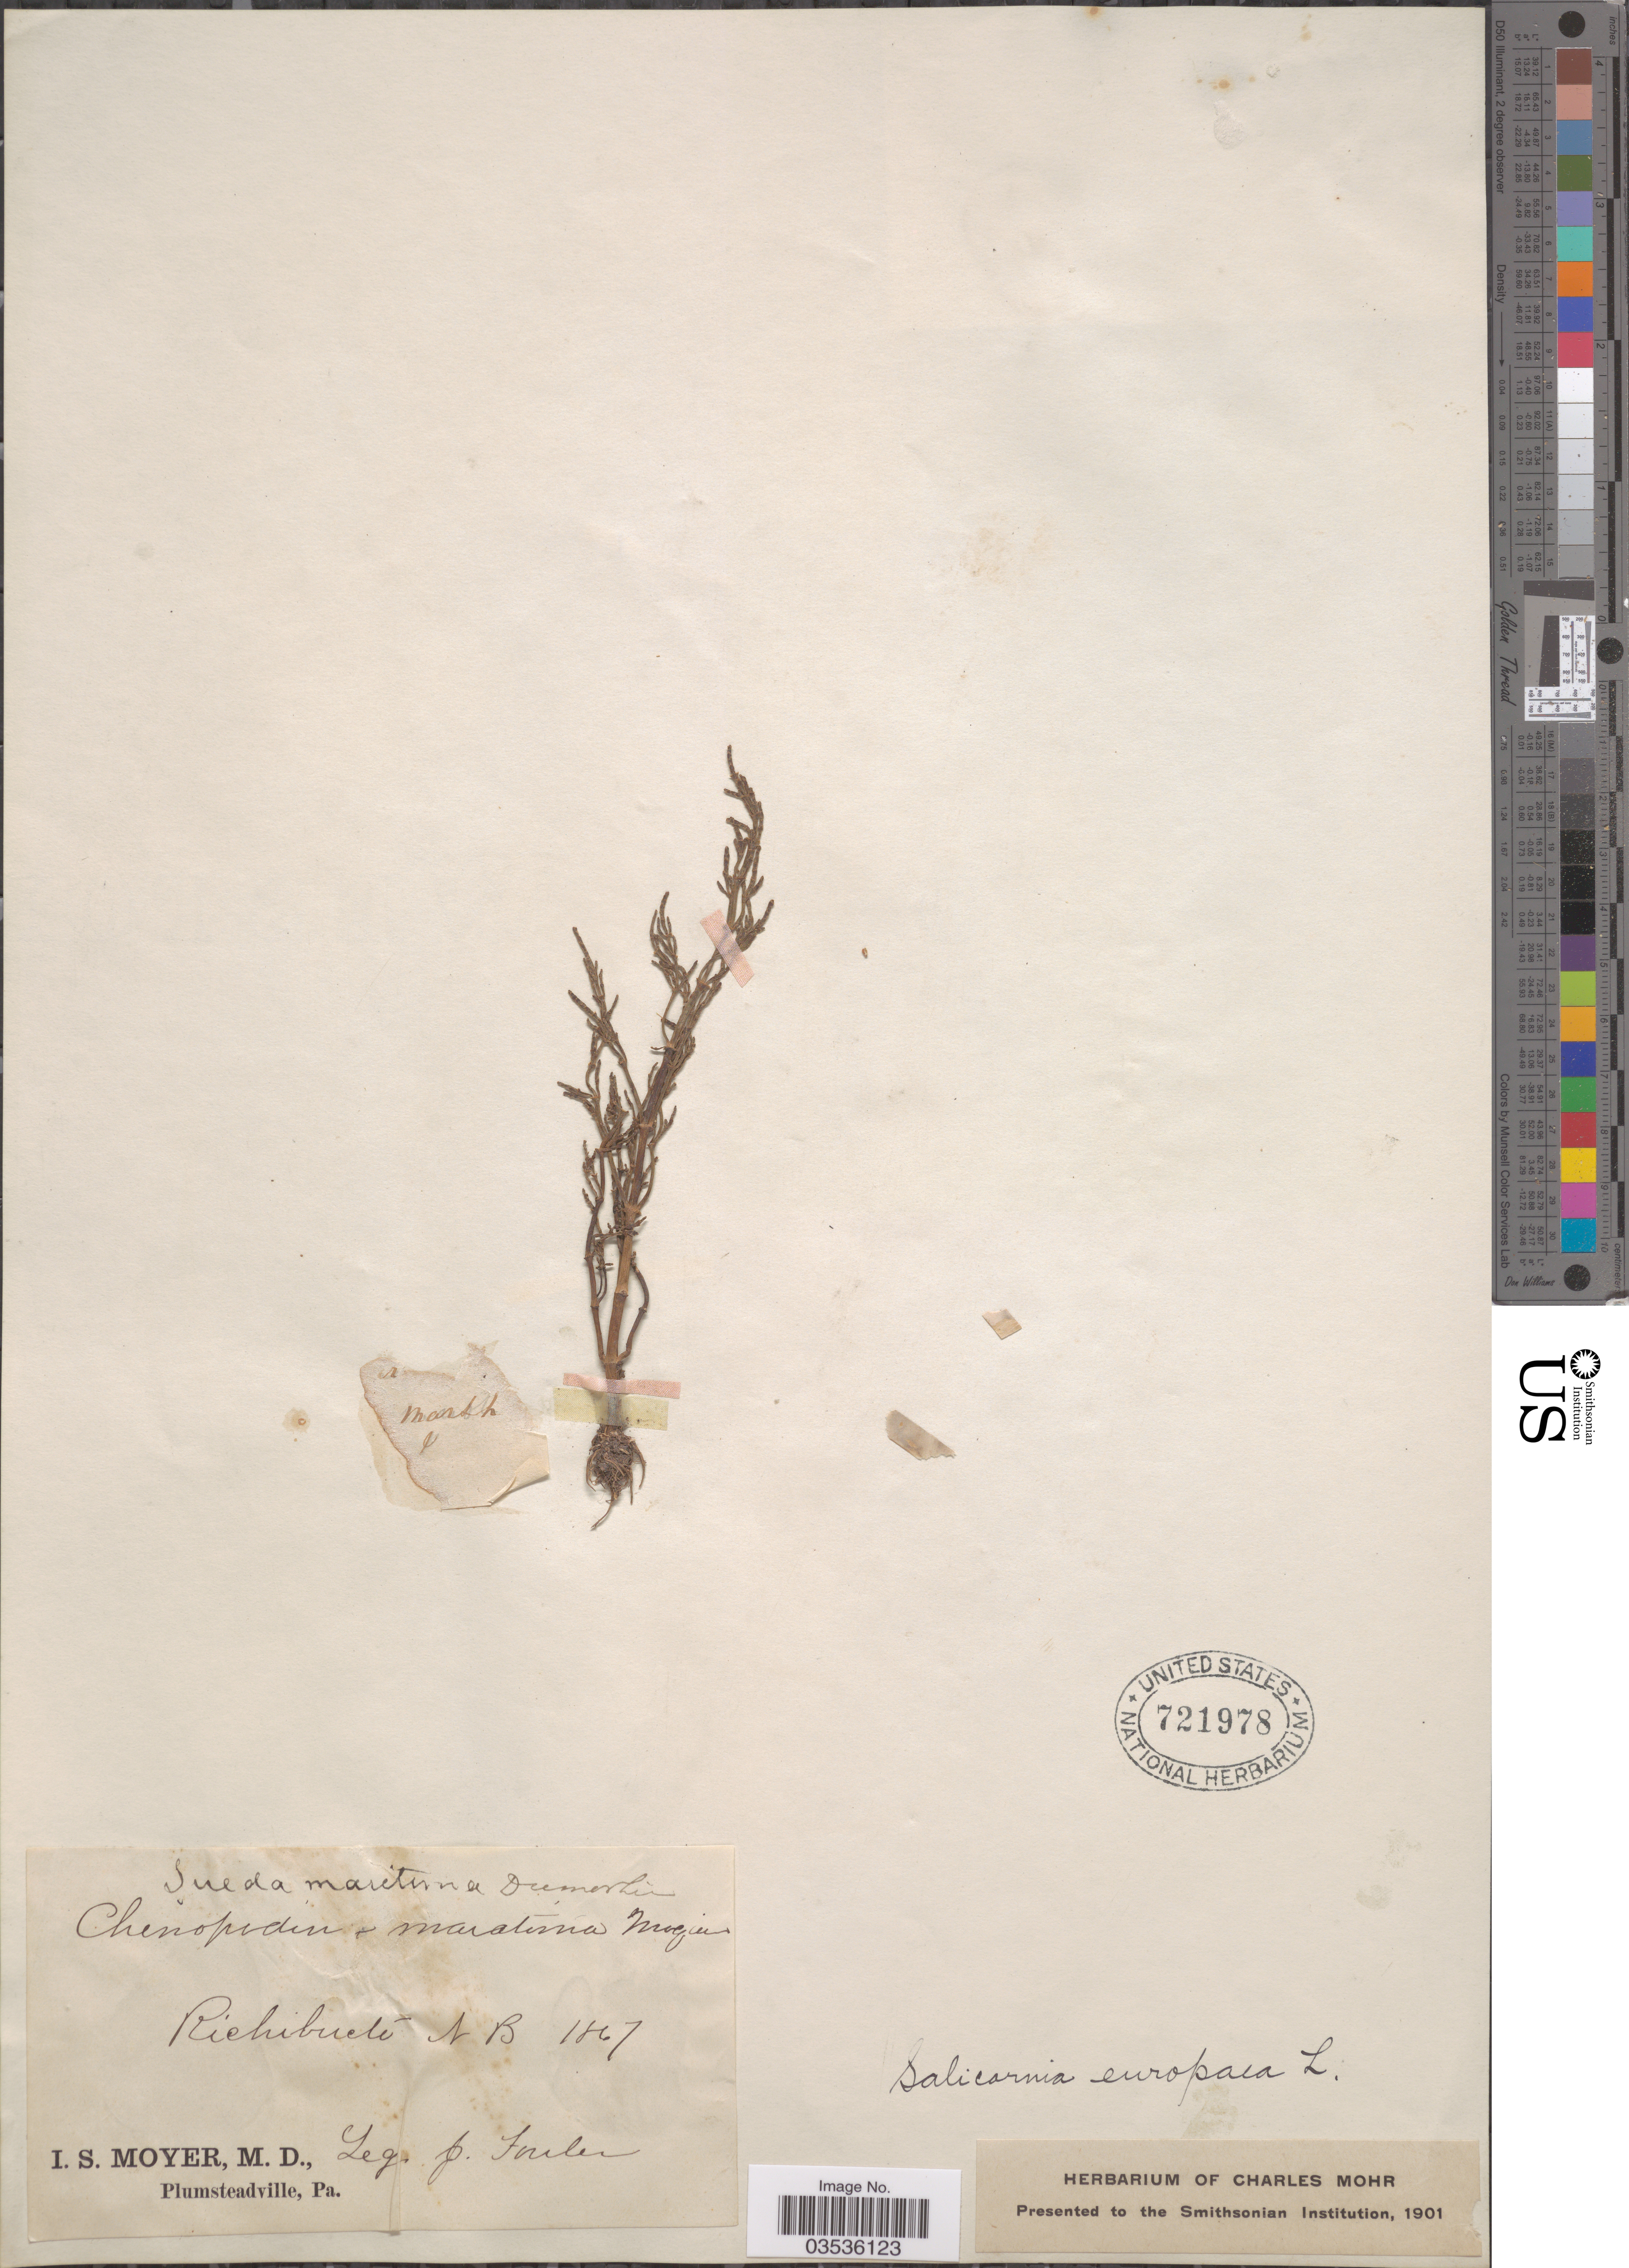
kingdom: Plantae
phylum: Tracheophyta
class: Magnoliopsida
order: Caryophyllales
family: Amaranthaceae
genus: Salicornia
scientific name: Salicornia europaea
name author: L.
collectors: J. Fowler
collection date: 1867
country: Canada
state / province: New Brunswick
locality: Richibucto.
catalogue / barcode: US 721978